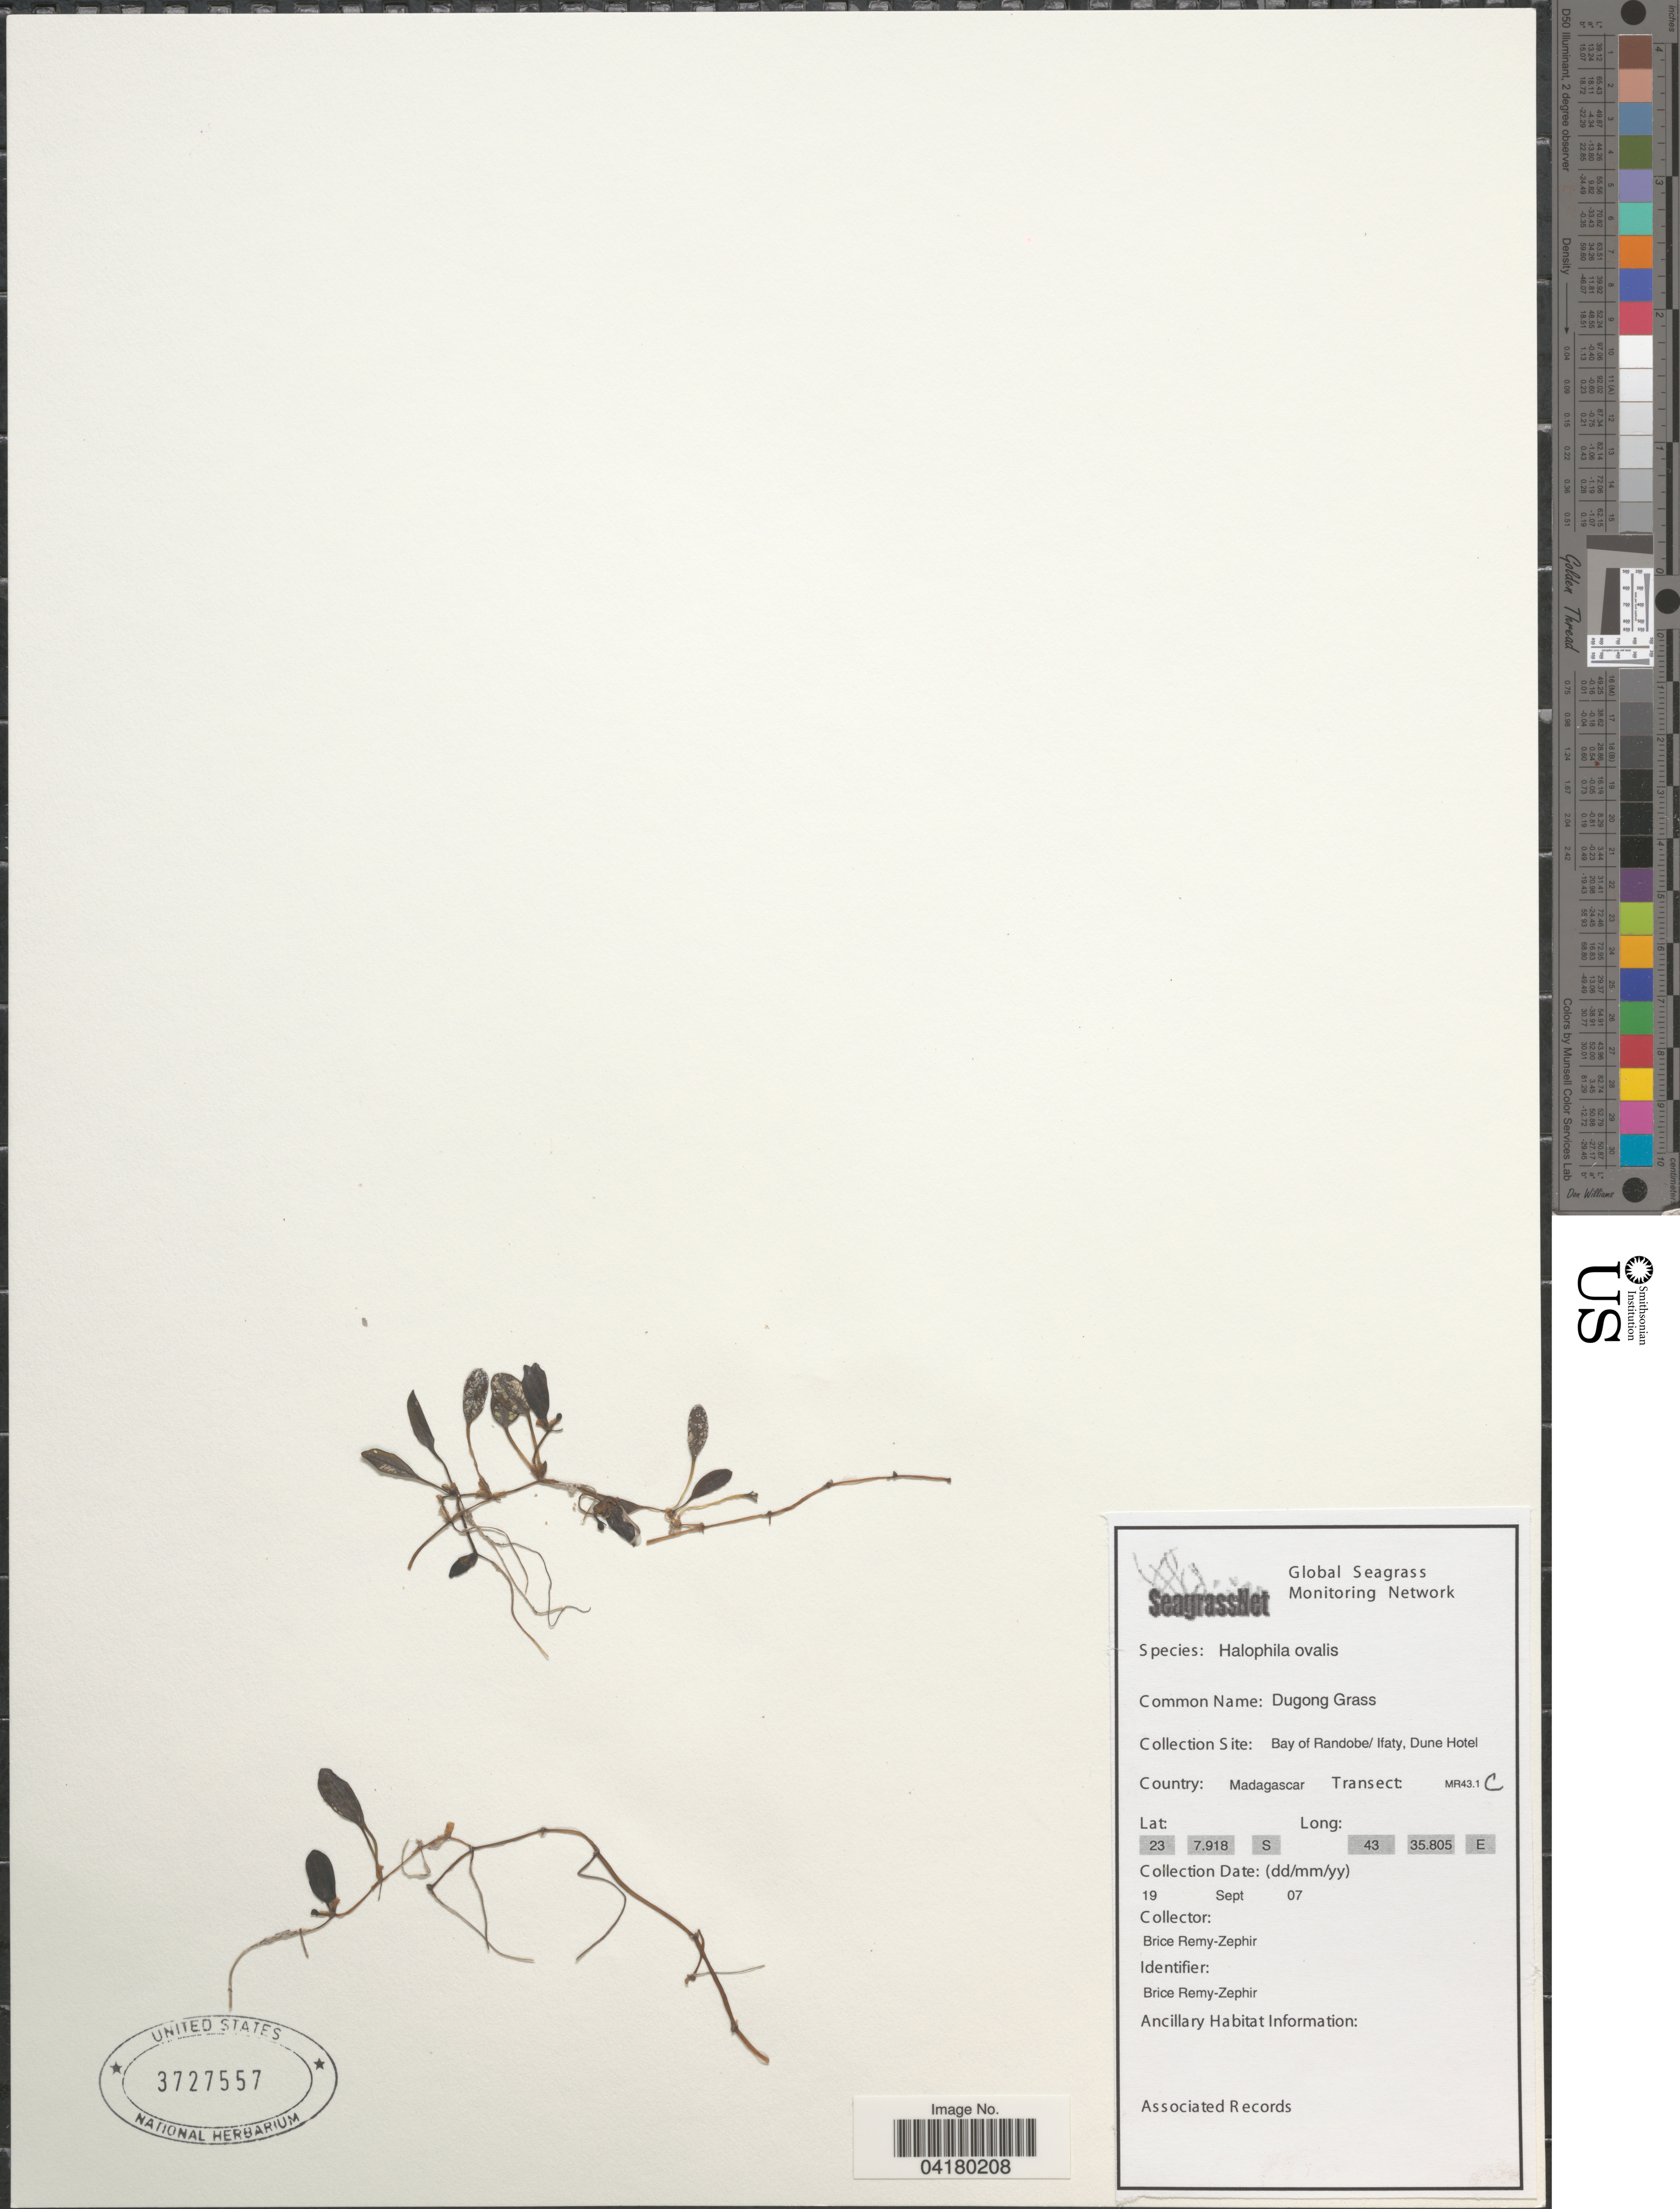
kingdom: Plantae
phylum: Tracheophyta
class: Liliopsida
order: Alismatales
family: Hydrocharitaceae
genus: Halophila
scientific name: Halophila ovalis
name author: (R. Br.) Hook. f.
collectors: B. Remy-Zephir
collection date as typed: Transcribed d/m/y: 19/9/7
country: Madagascar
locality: Bay of Randobe/ Ifaty, Dune Hotel. Transect: MR43.1 C.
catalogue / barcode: US 3727557